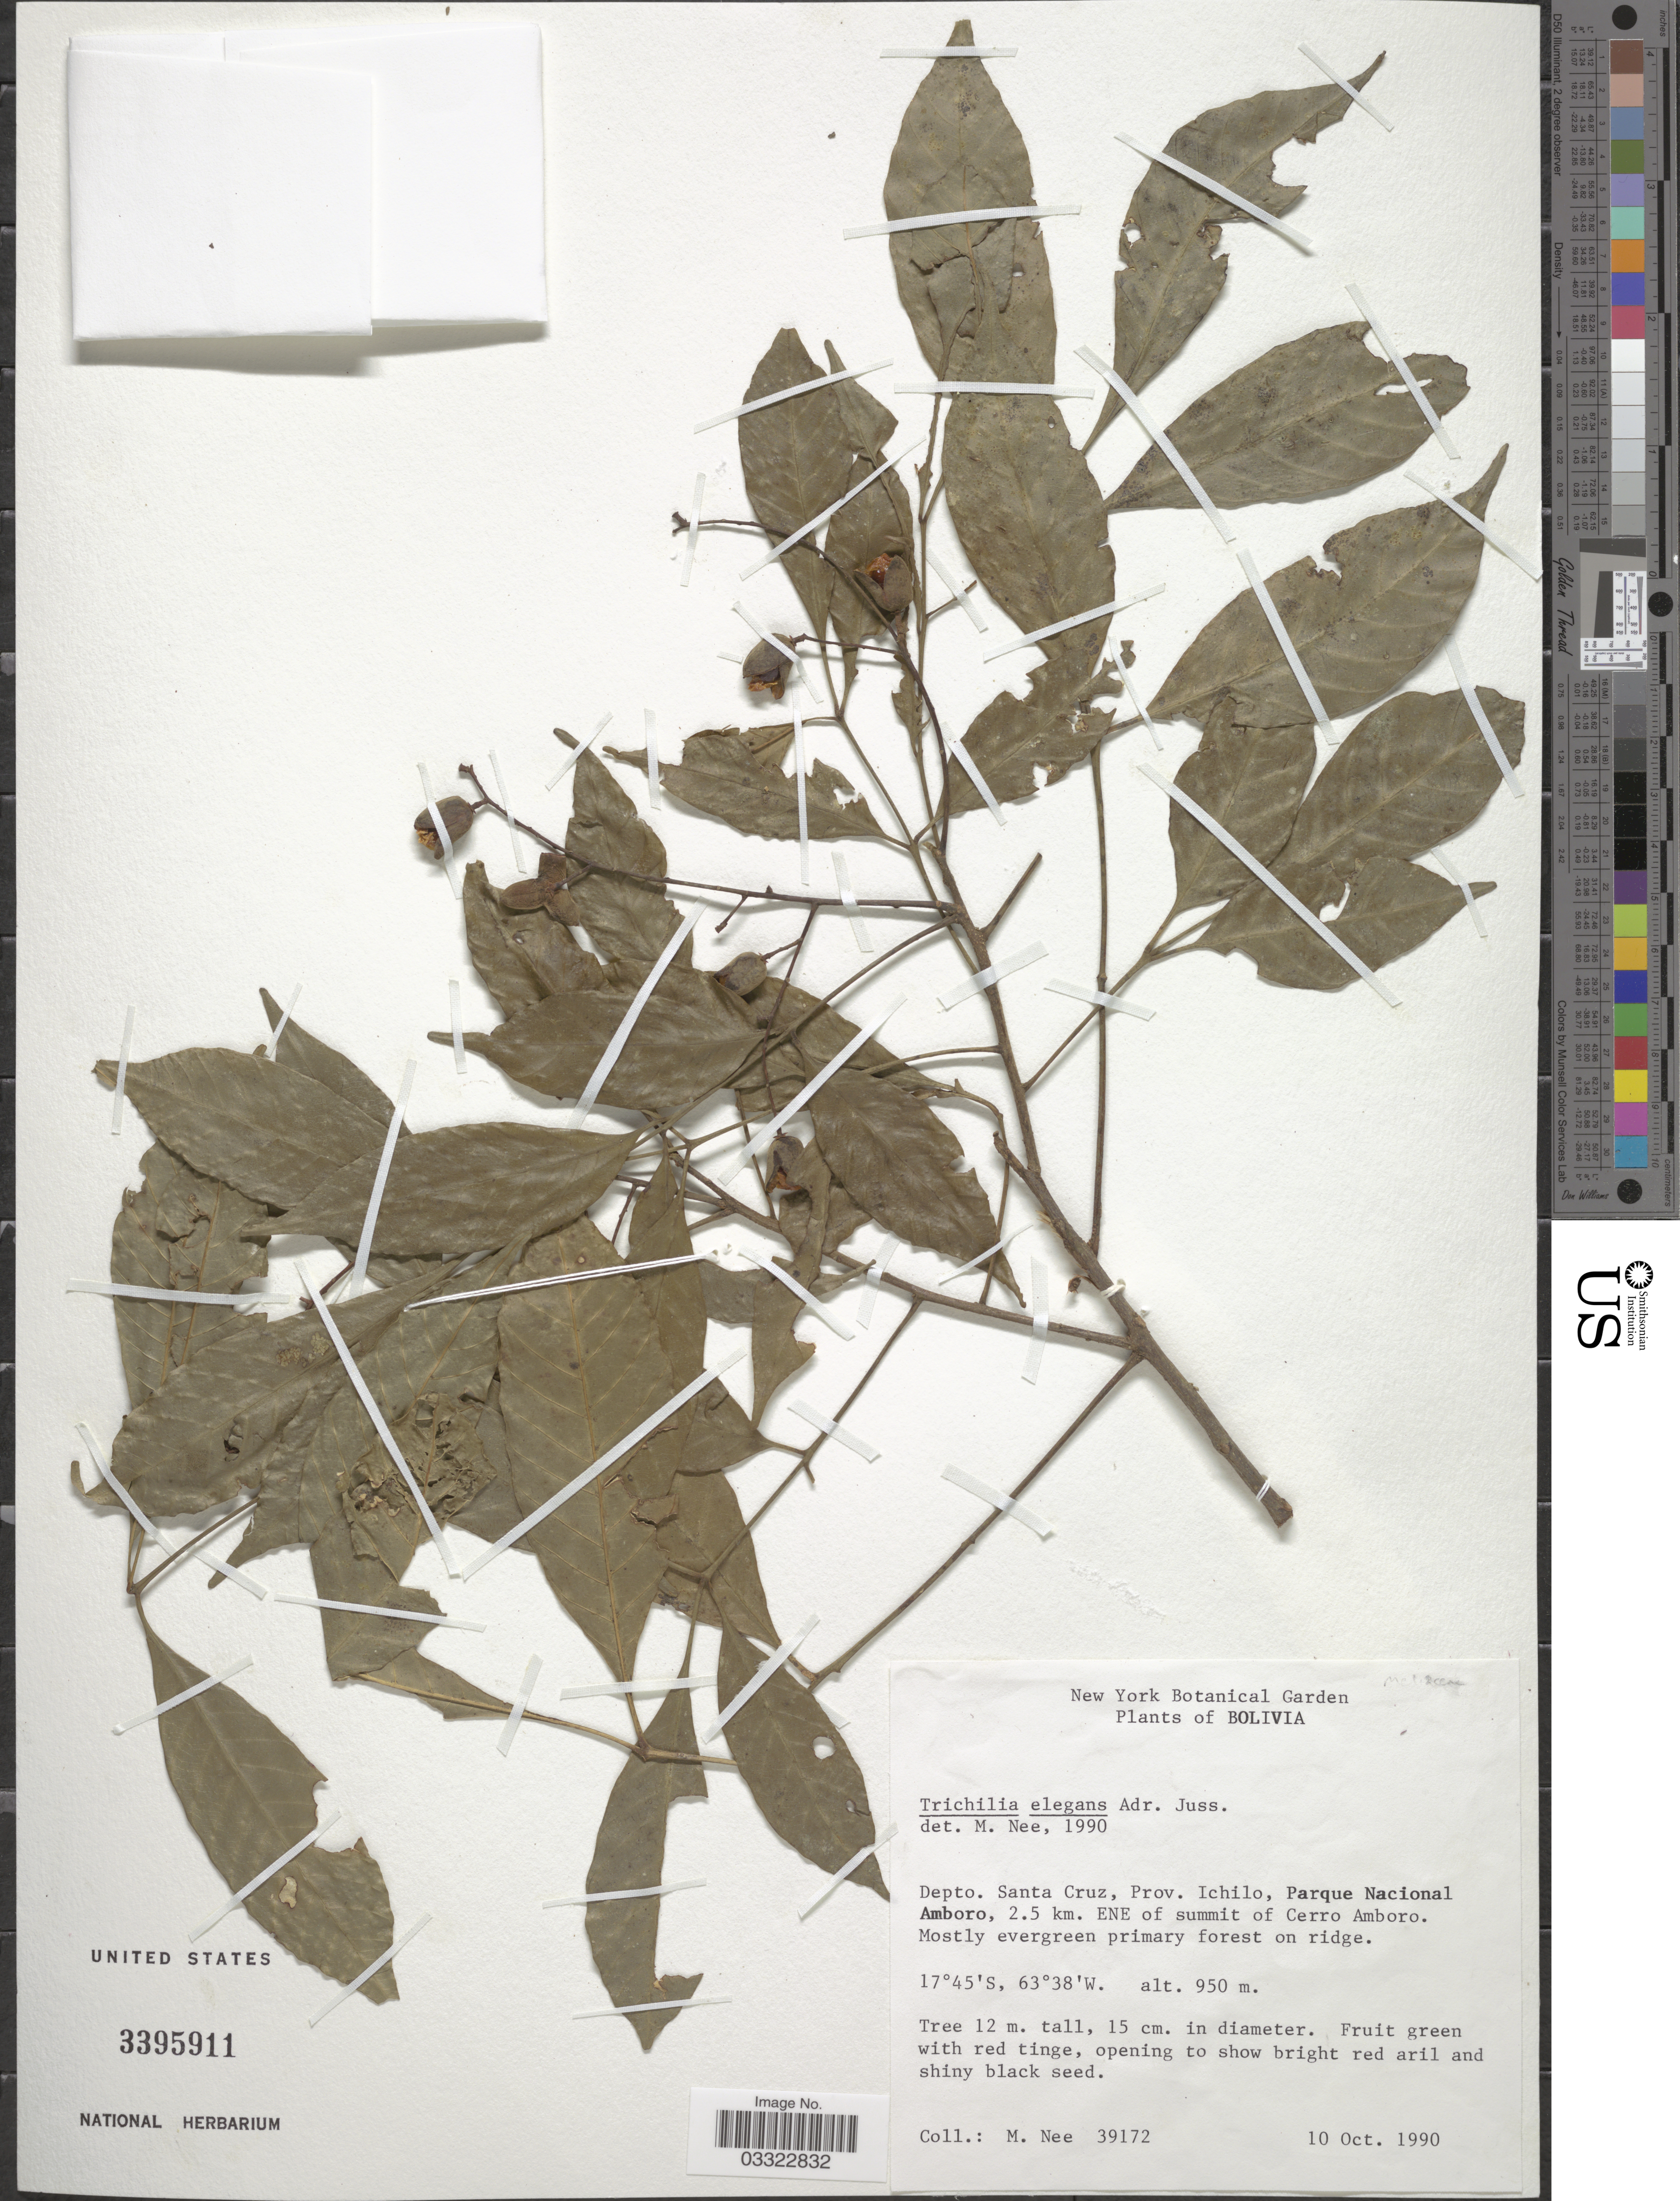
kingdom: Plantae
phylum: Tracheophyta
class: Magnoliopsida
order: Sapindales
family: Meliaceae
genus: Trichilia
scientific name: Trichilia elegans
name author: A. Juss.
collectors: M. Nee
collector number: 39172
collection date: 1990-10-10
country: Bolivia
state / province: Santa Cruz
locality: Depto. Santa Cruz, Prov. Ichilo, Parque Nacional Amboro, 2.5 km. ENE of summit Cerro Amboro.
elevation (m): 950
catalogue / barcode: US 3395911